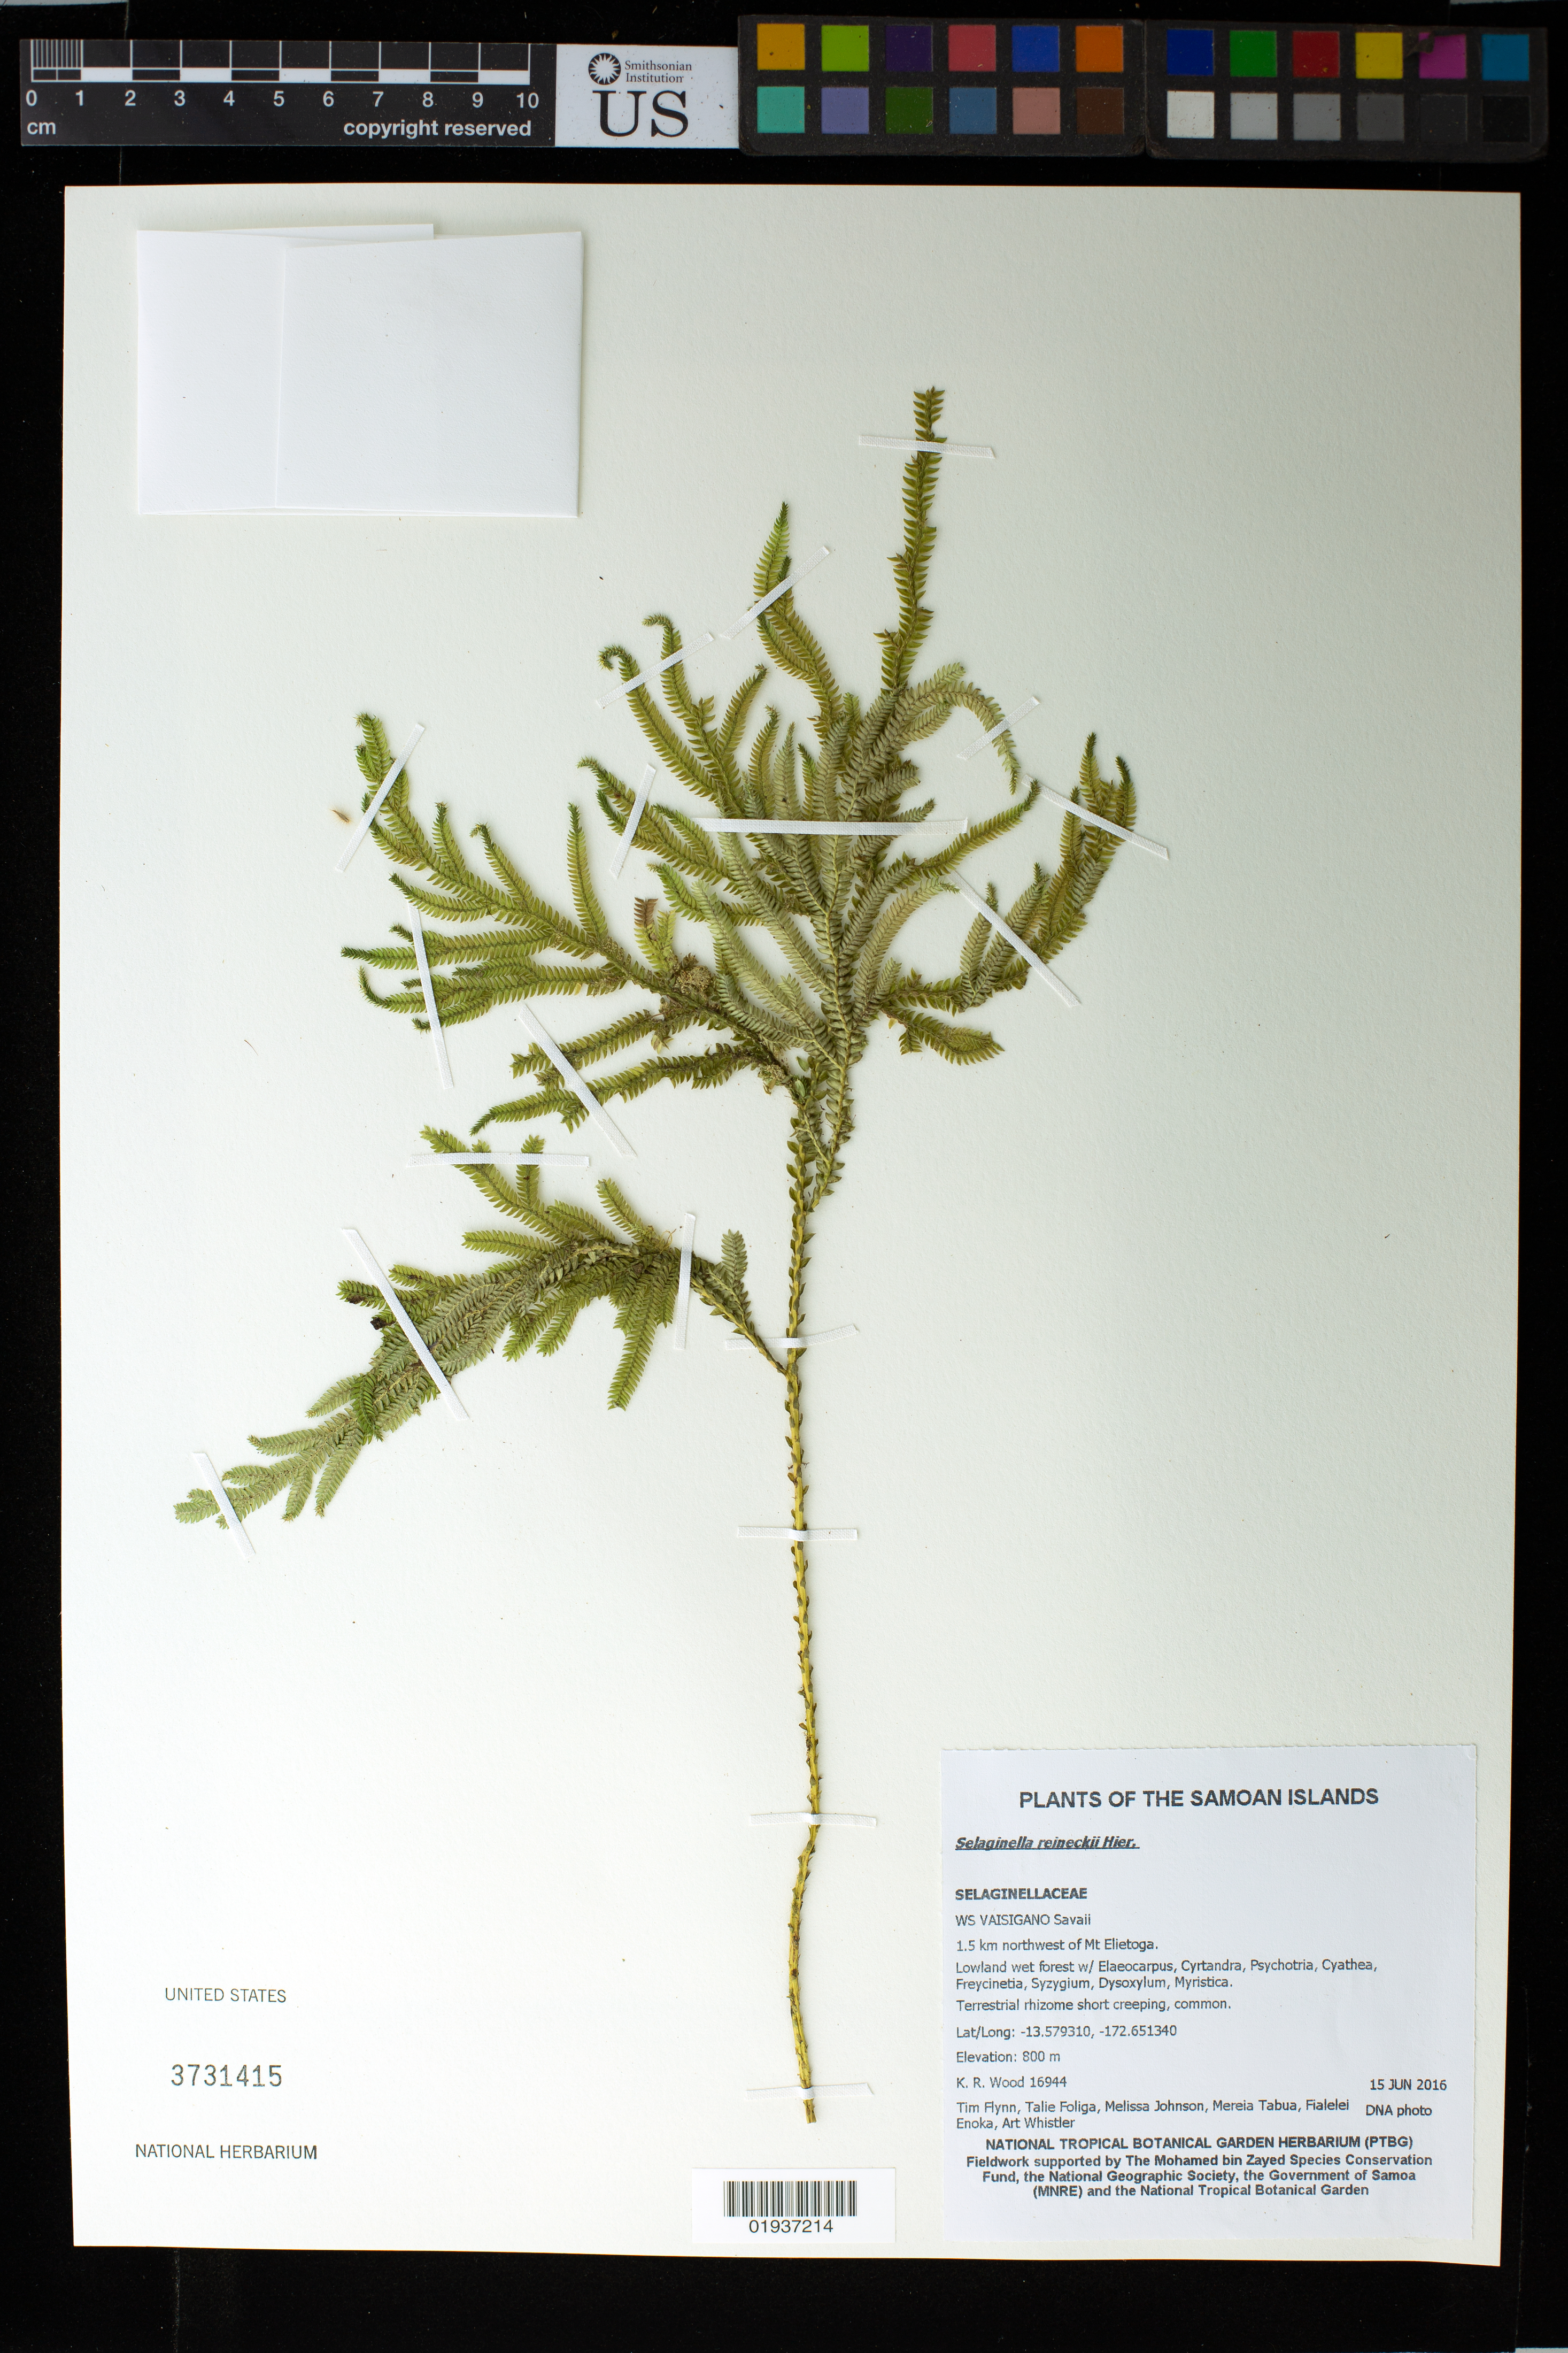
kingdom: Plantae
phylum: Tracheophyta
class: Lycopodiopsida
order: Selaginellales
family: Selaginellaceae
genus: Selaginella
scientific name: Selaginella reineckei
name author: Hieron.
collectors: K. R. Wood, T. W. Flynn, T. Foliga, M. Johnson, M. Tabua, F. Enoka & A. Whistler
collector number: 16944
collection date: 2016-06-15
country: Samoa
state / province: Vaisigano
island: Savai'i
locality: Savaii, 1.5 km northwest of Mt. Elietoga.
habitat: Lowland wet forest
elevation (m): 800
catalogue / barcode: US 3731415